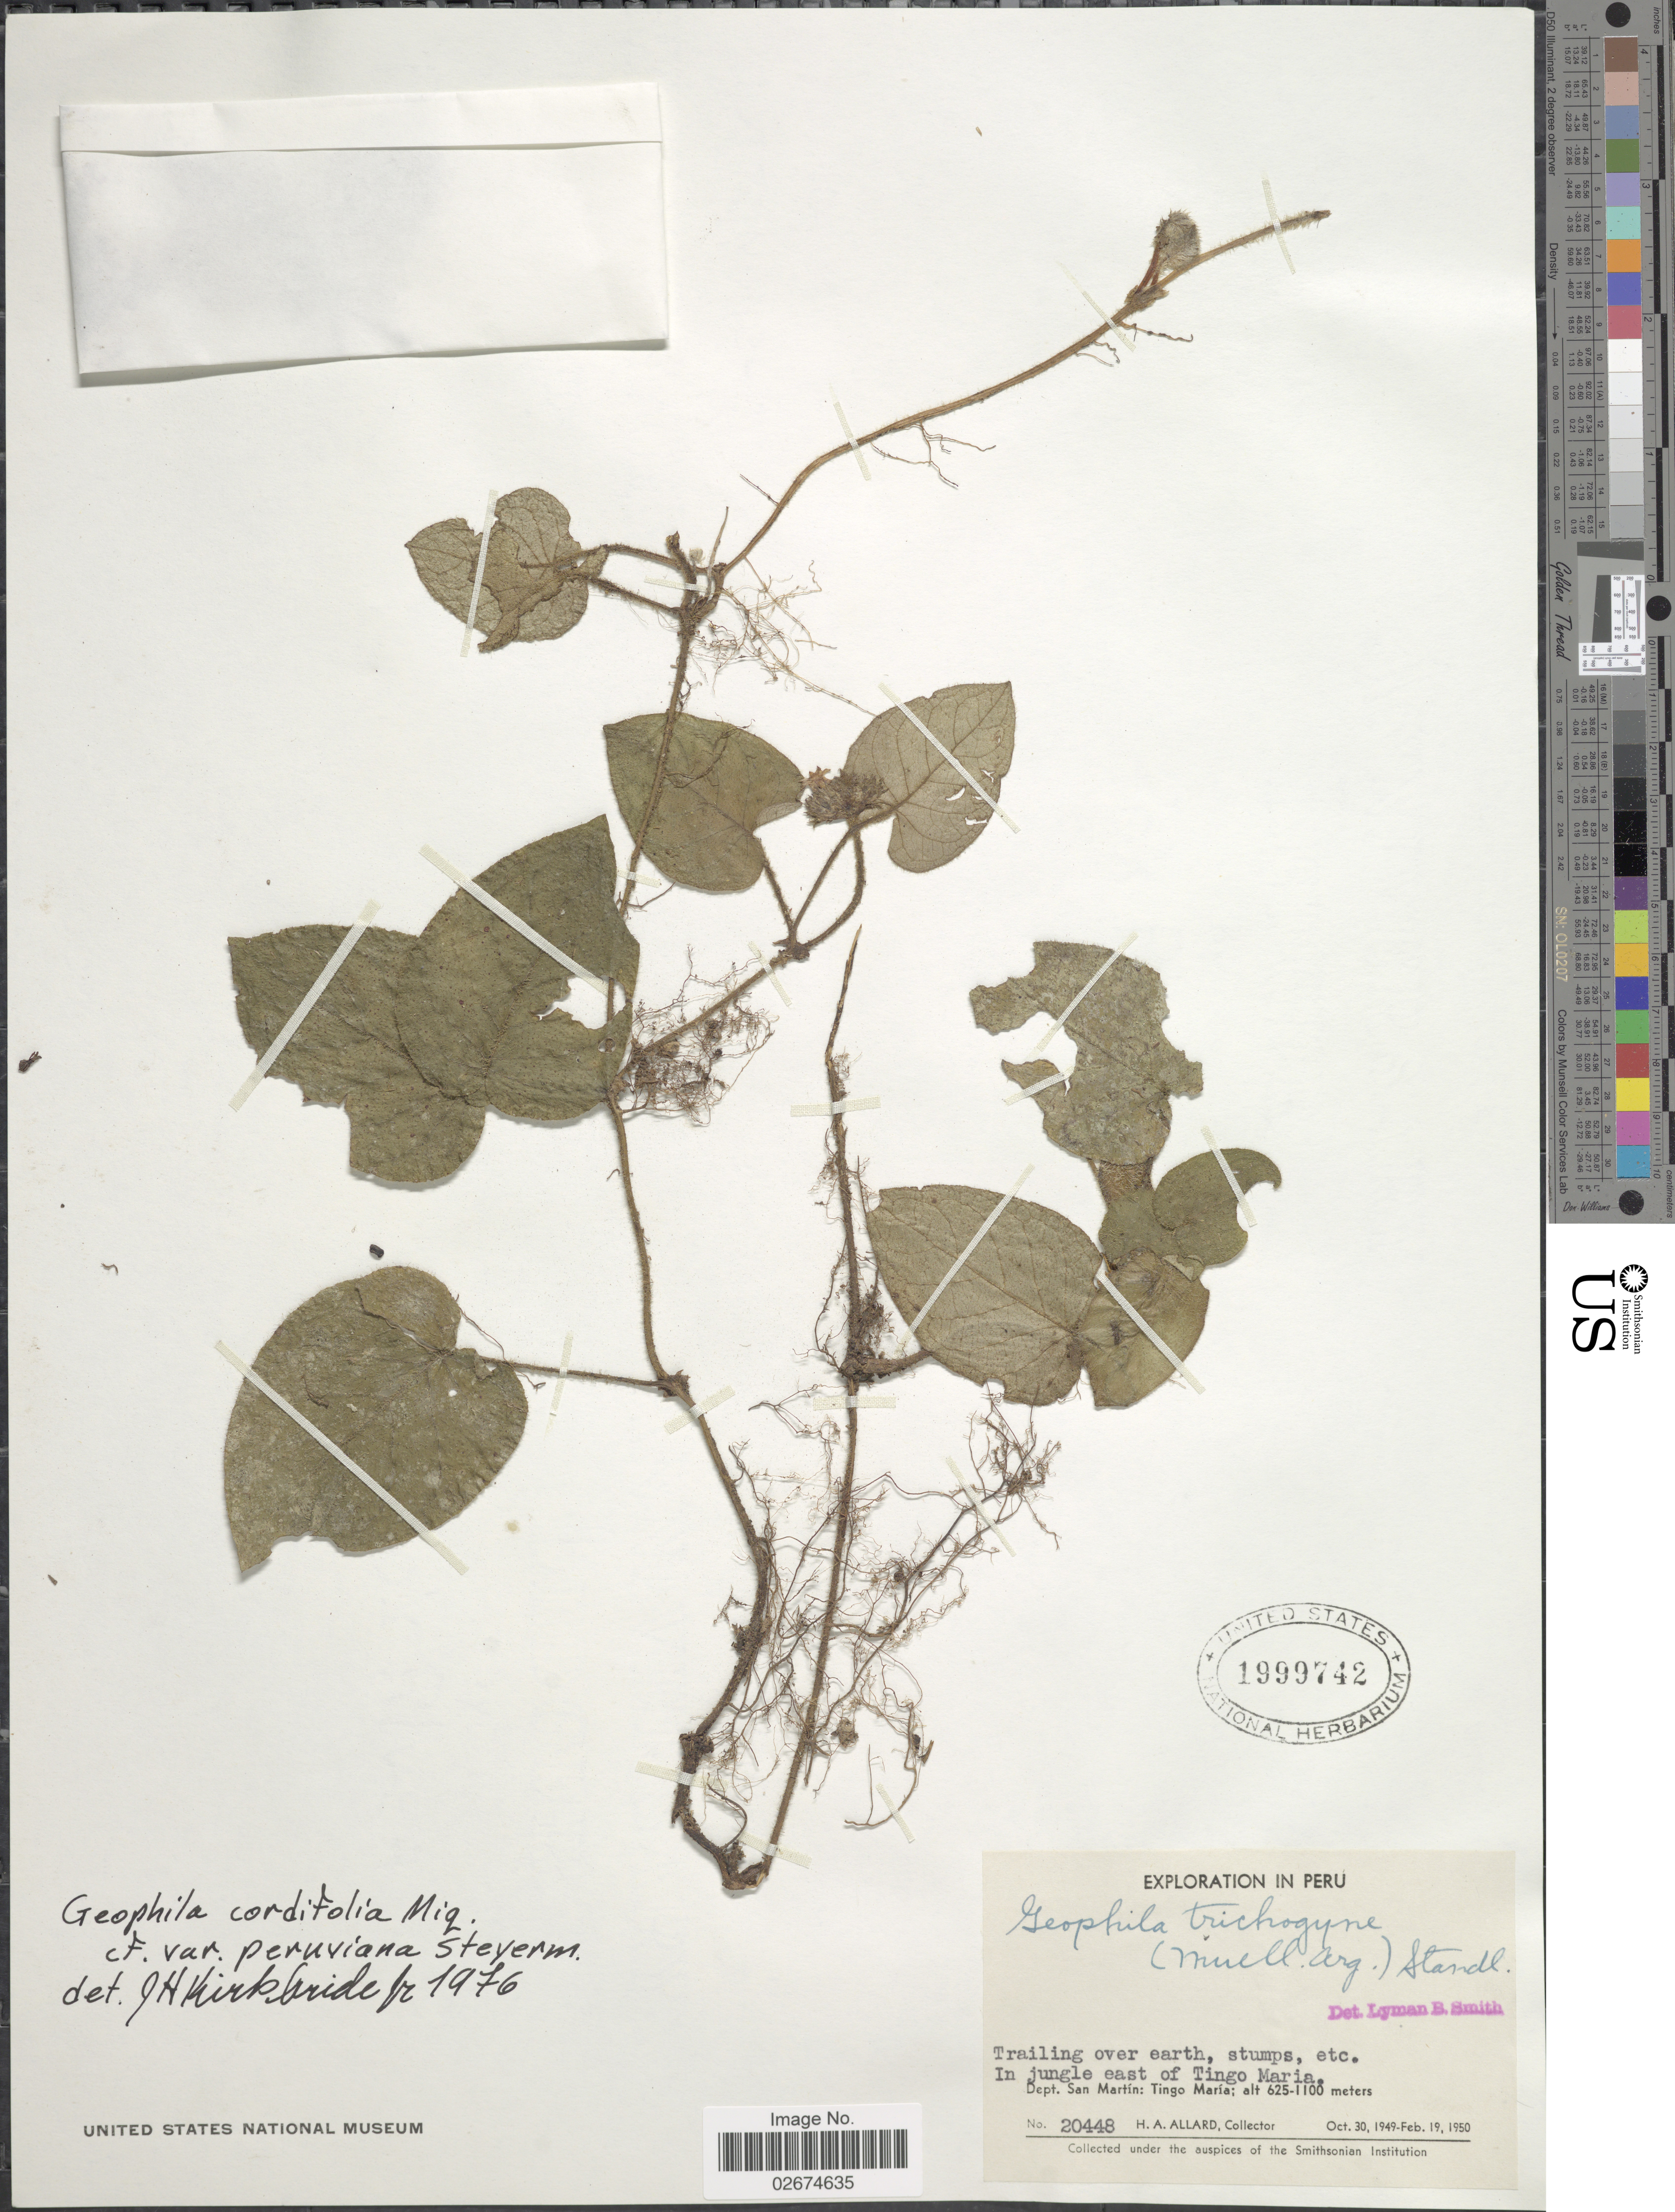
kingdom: Plantae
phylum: Tracheophyta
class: Magnoliopsida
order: Gentianales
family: Rubiaceae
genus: Geophila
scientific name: Geophila cordifolia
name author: Miq.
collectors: H. A. Allard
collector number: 20448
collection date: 1949-10-30/1950-02-19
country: Peru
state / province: San Martín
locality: Dept. San Martin: Tingo Maria, In jungle east of Tingo Maria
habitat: in jungle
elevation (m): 625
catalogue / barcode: US 1999742